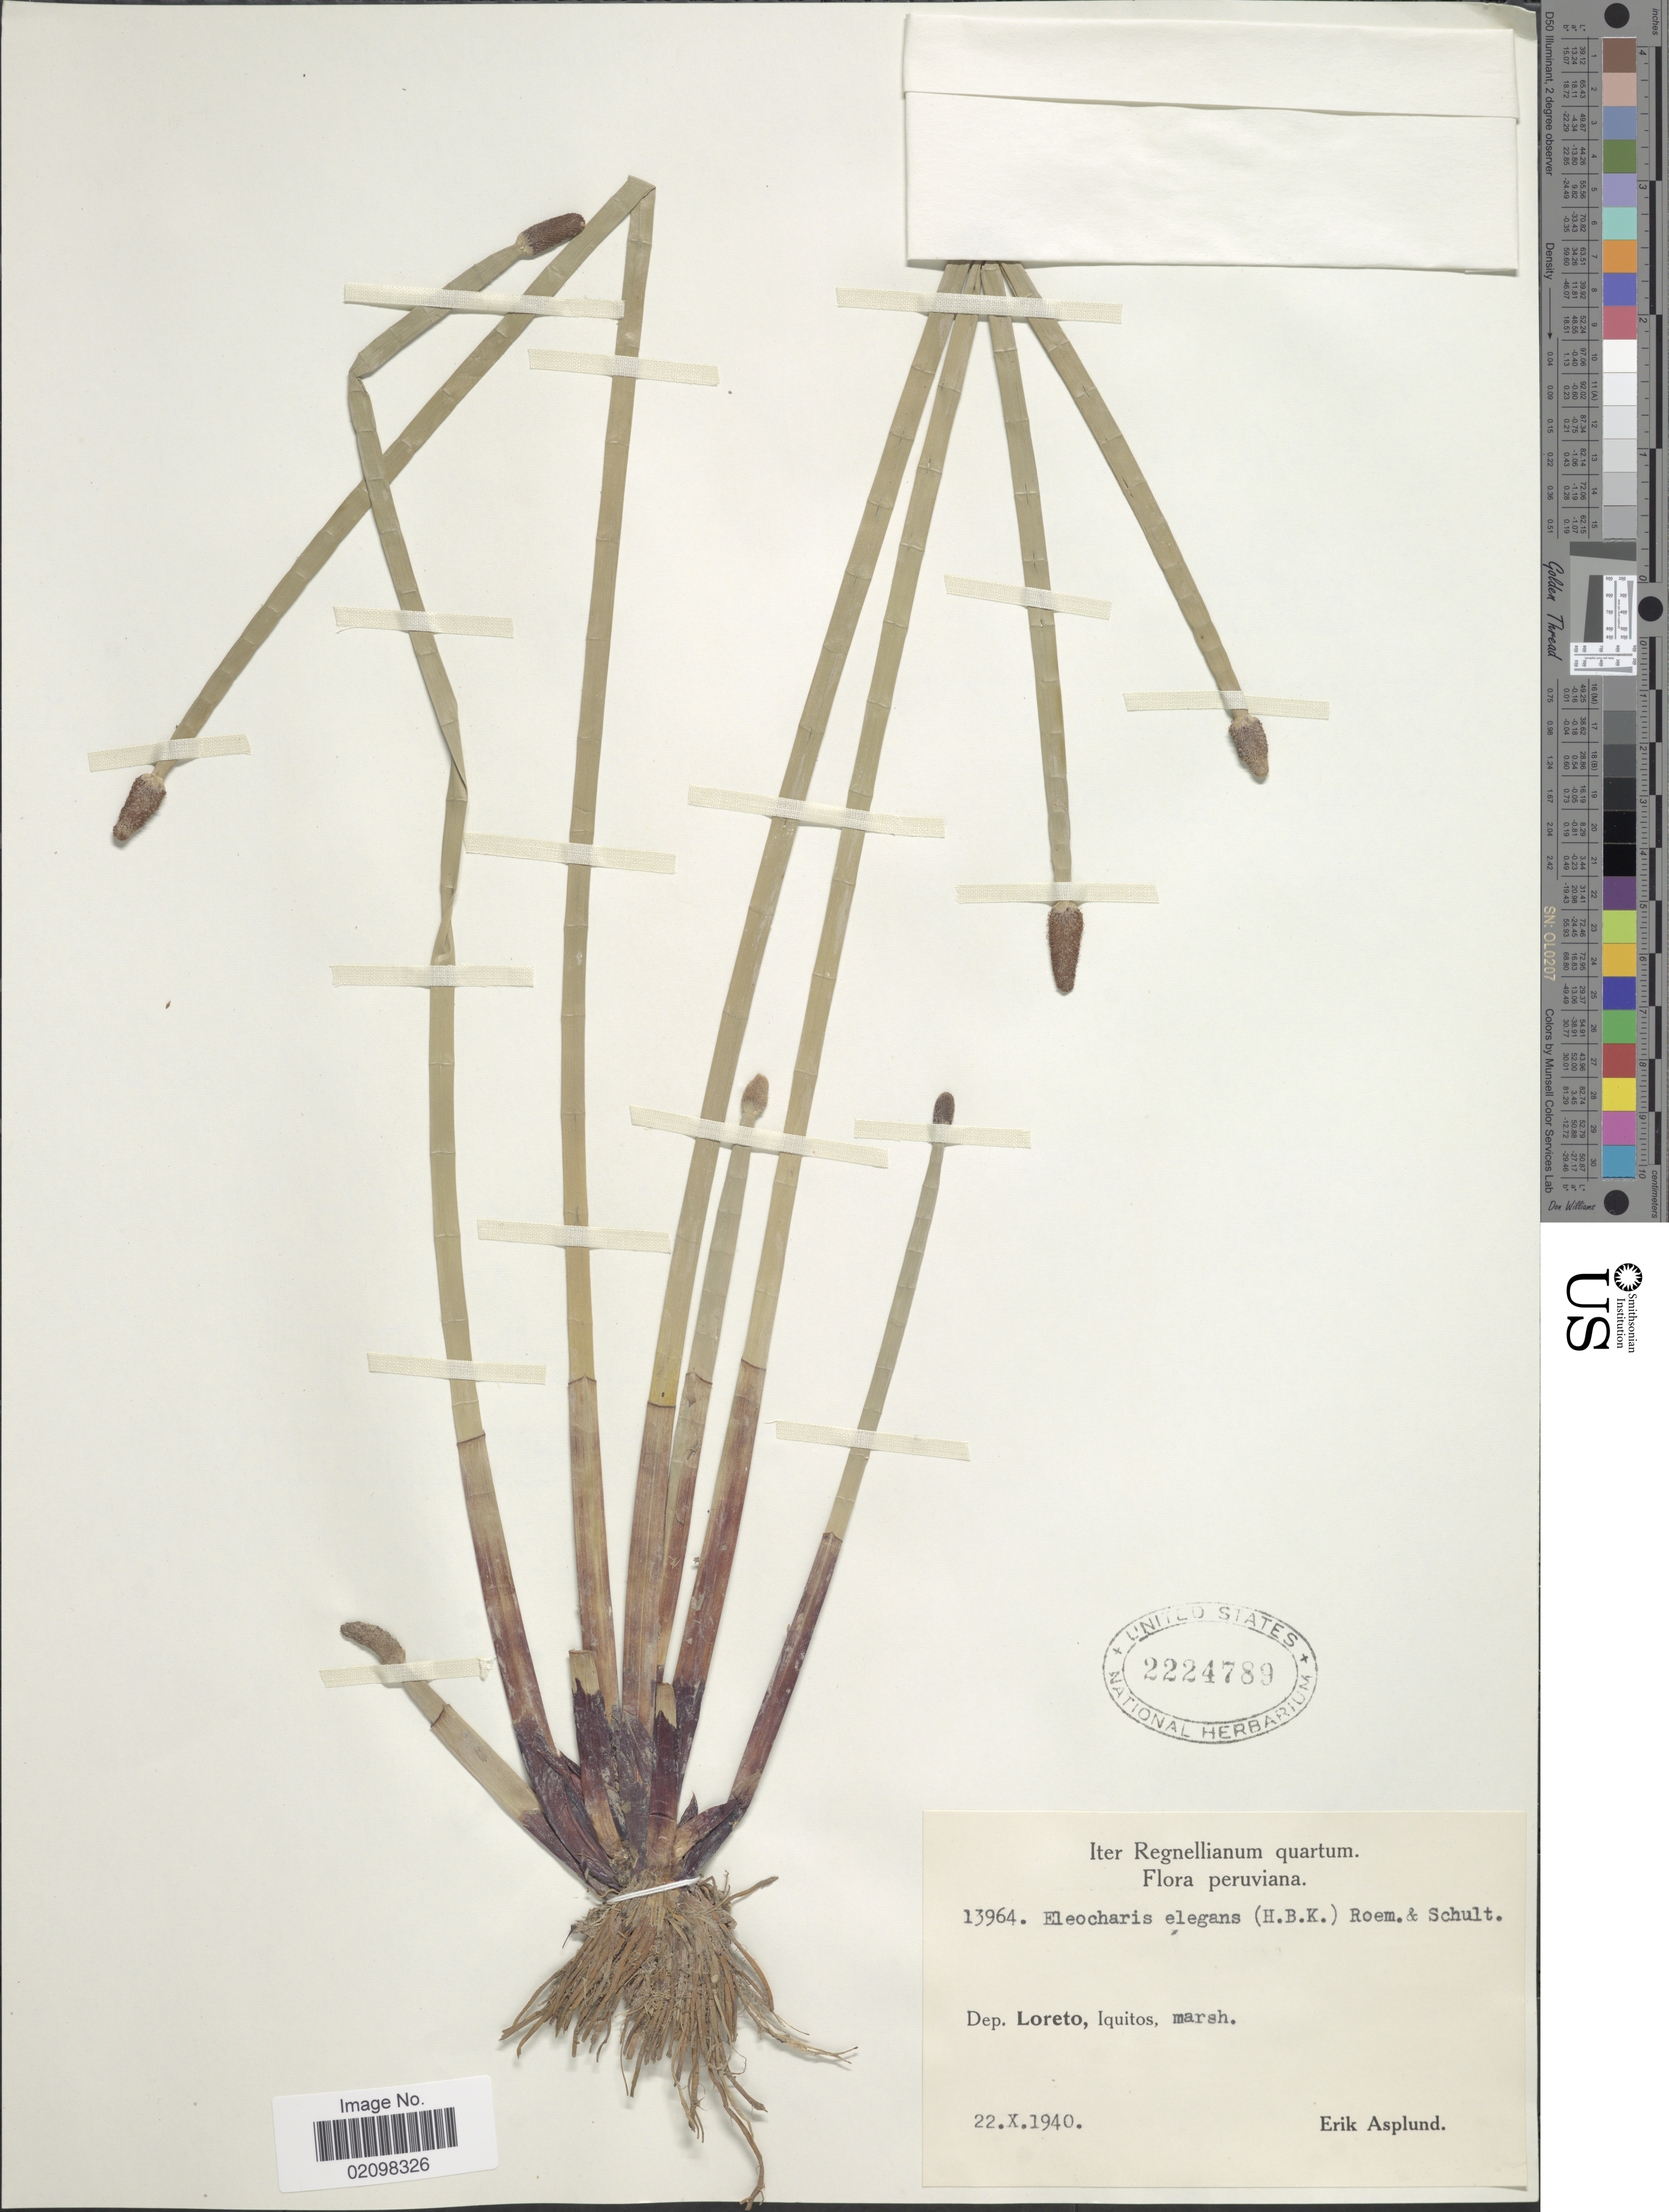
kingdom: Plantae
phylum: Tracheophyta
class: Liliopsida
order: Poales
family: Cyperaceae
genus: Eleocharis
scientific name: Eleocharis elegans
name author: (Kunth) Roem. & Schult.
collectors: E. Asplund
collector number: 13964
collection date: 1940-10-22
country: Peru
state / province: Loreto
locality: Iquitos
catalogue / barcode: US 2224789